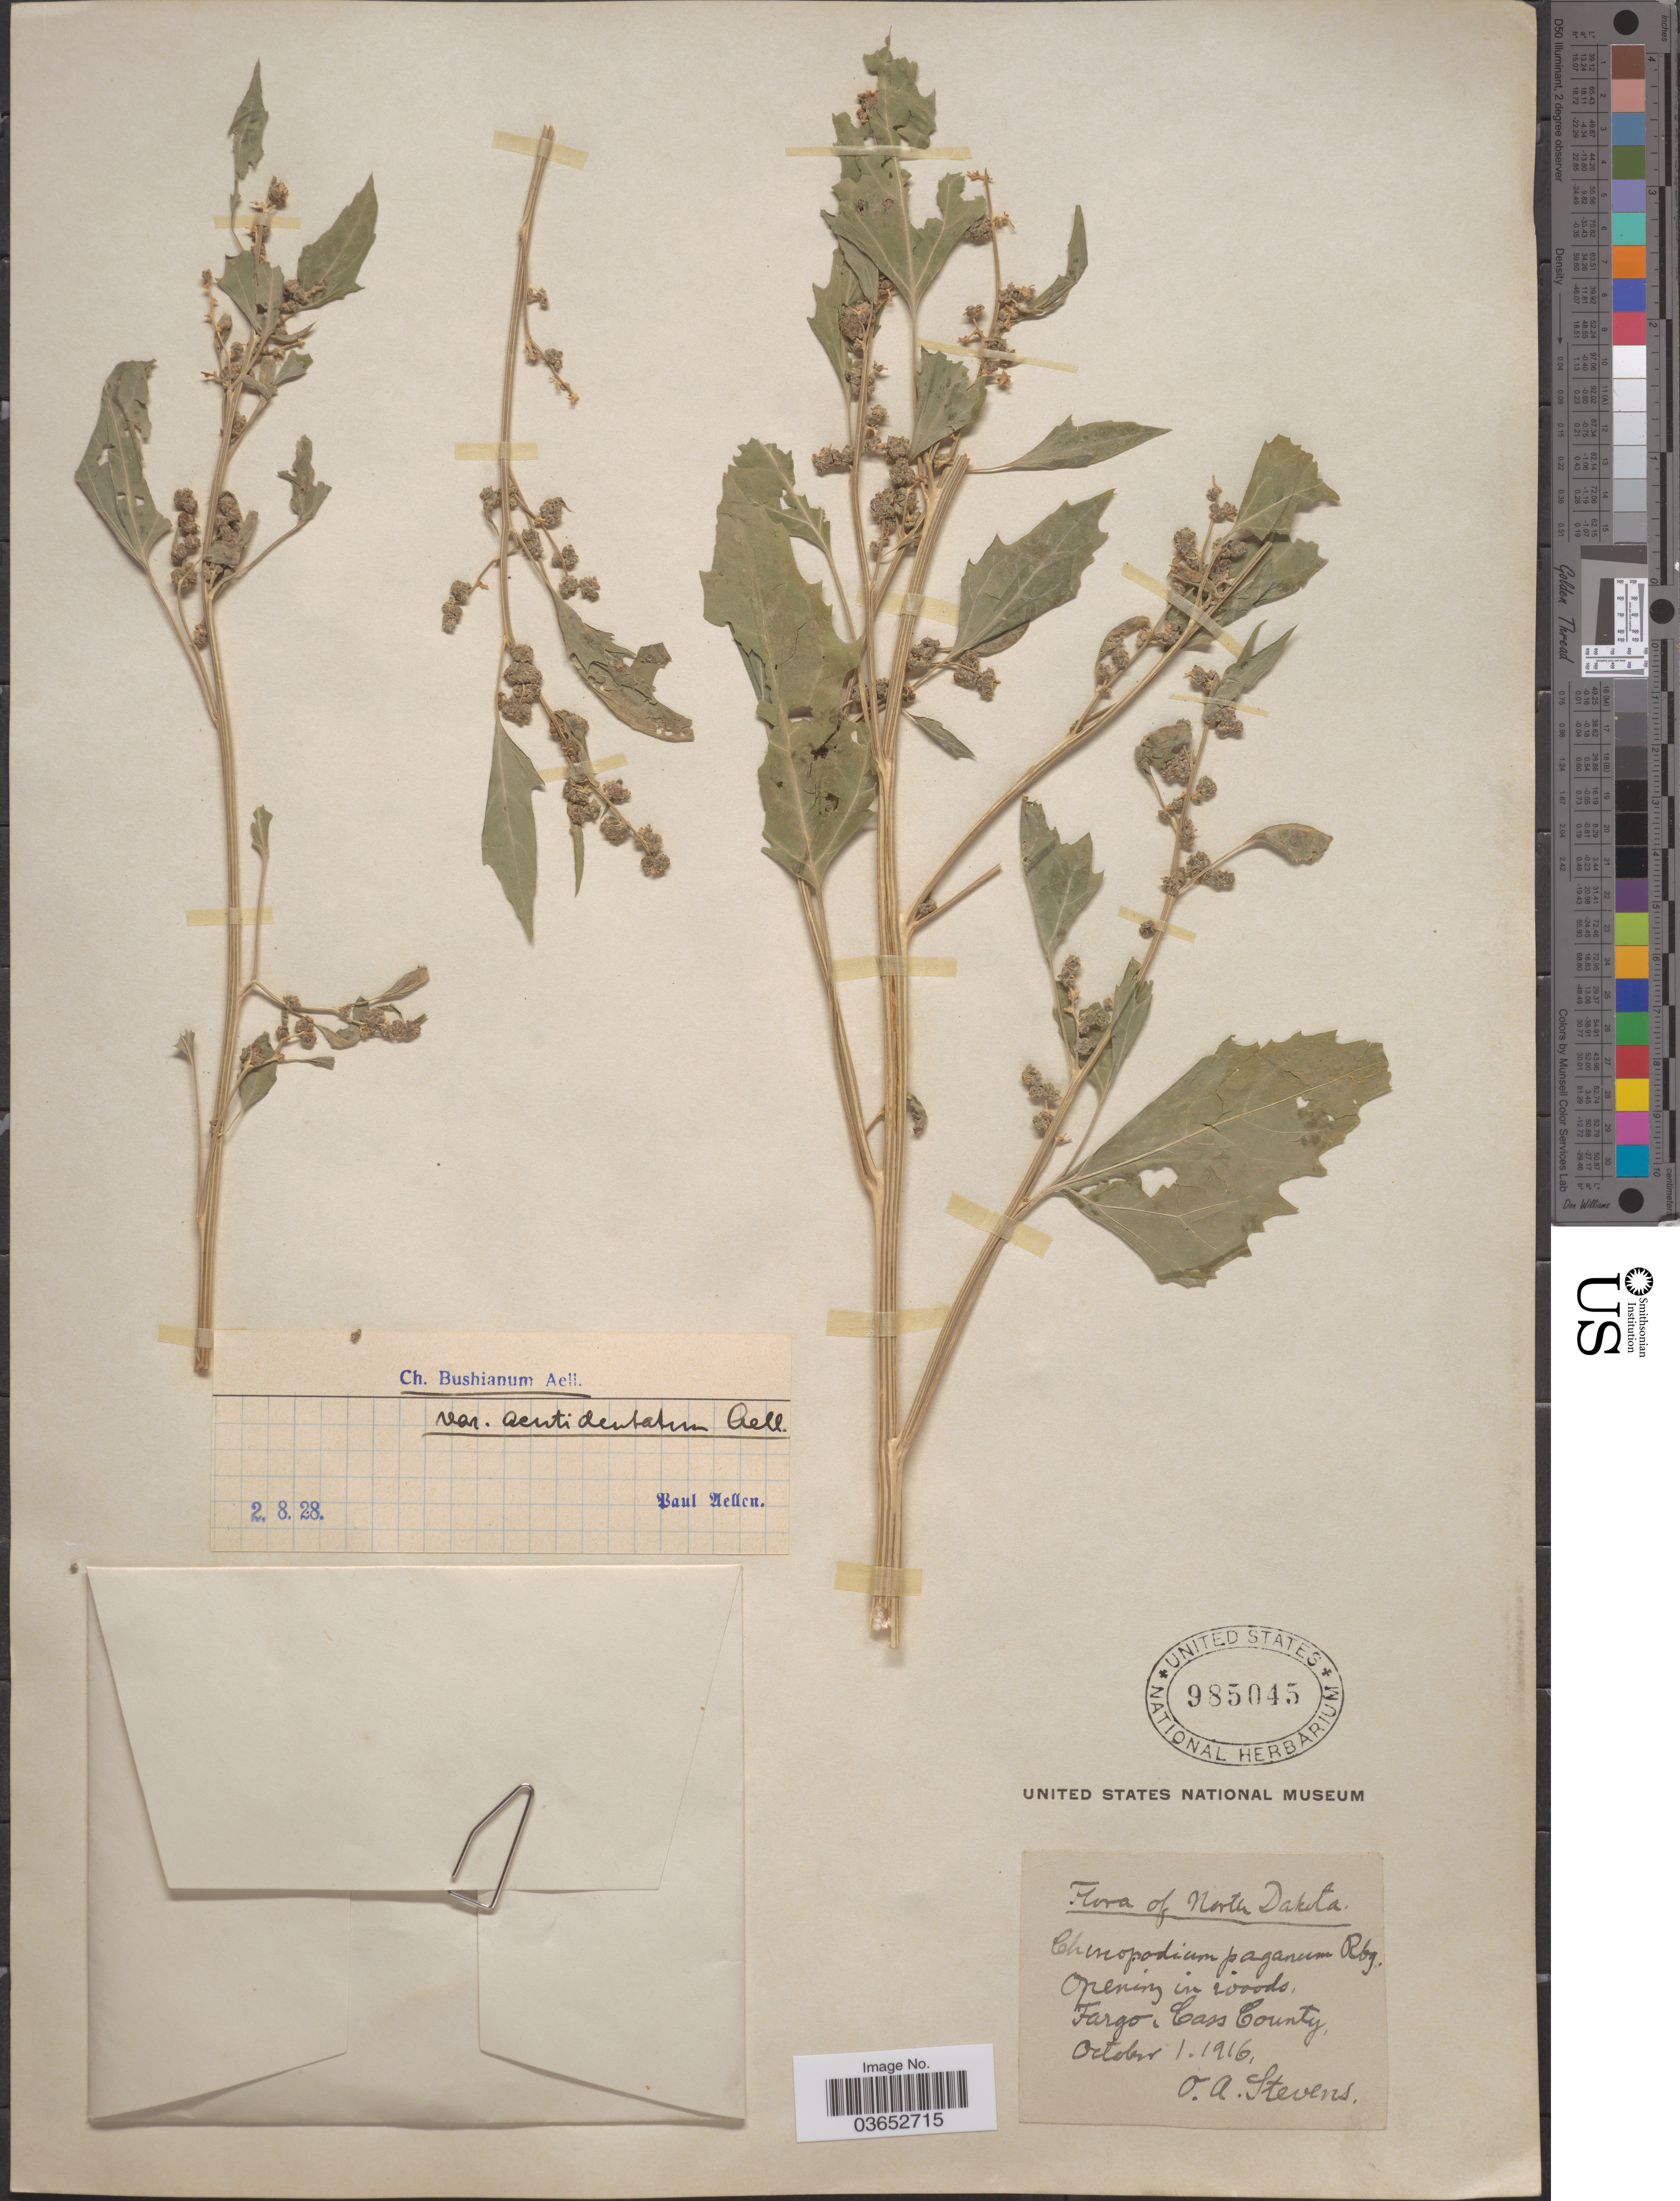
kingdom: Plantae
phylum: Tracheophyta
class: Magnoliopsida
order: Caryophyllales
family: Amaranthaceae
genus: Chenopodium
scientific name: Chenopodium bushianum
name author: Aellen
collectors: O. A. Stevens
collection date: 1916-10-01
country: United States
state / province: North Dakota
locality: Fargo, Cass County.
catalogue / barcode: US 985045